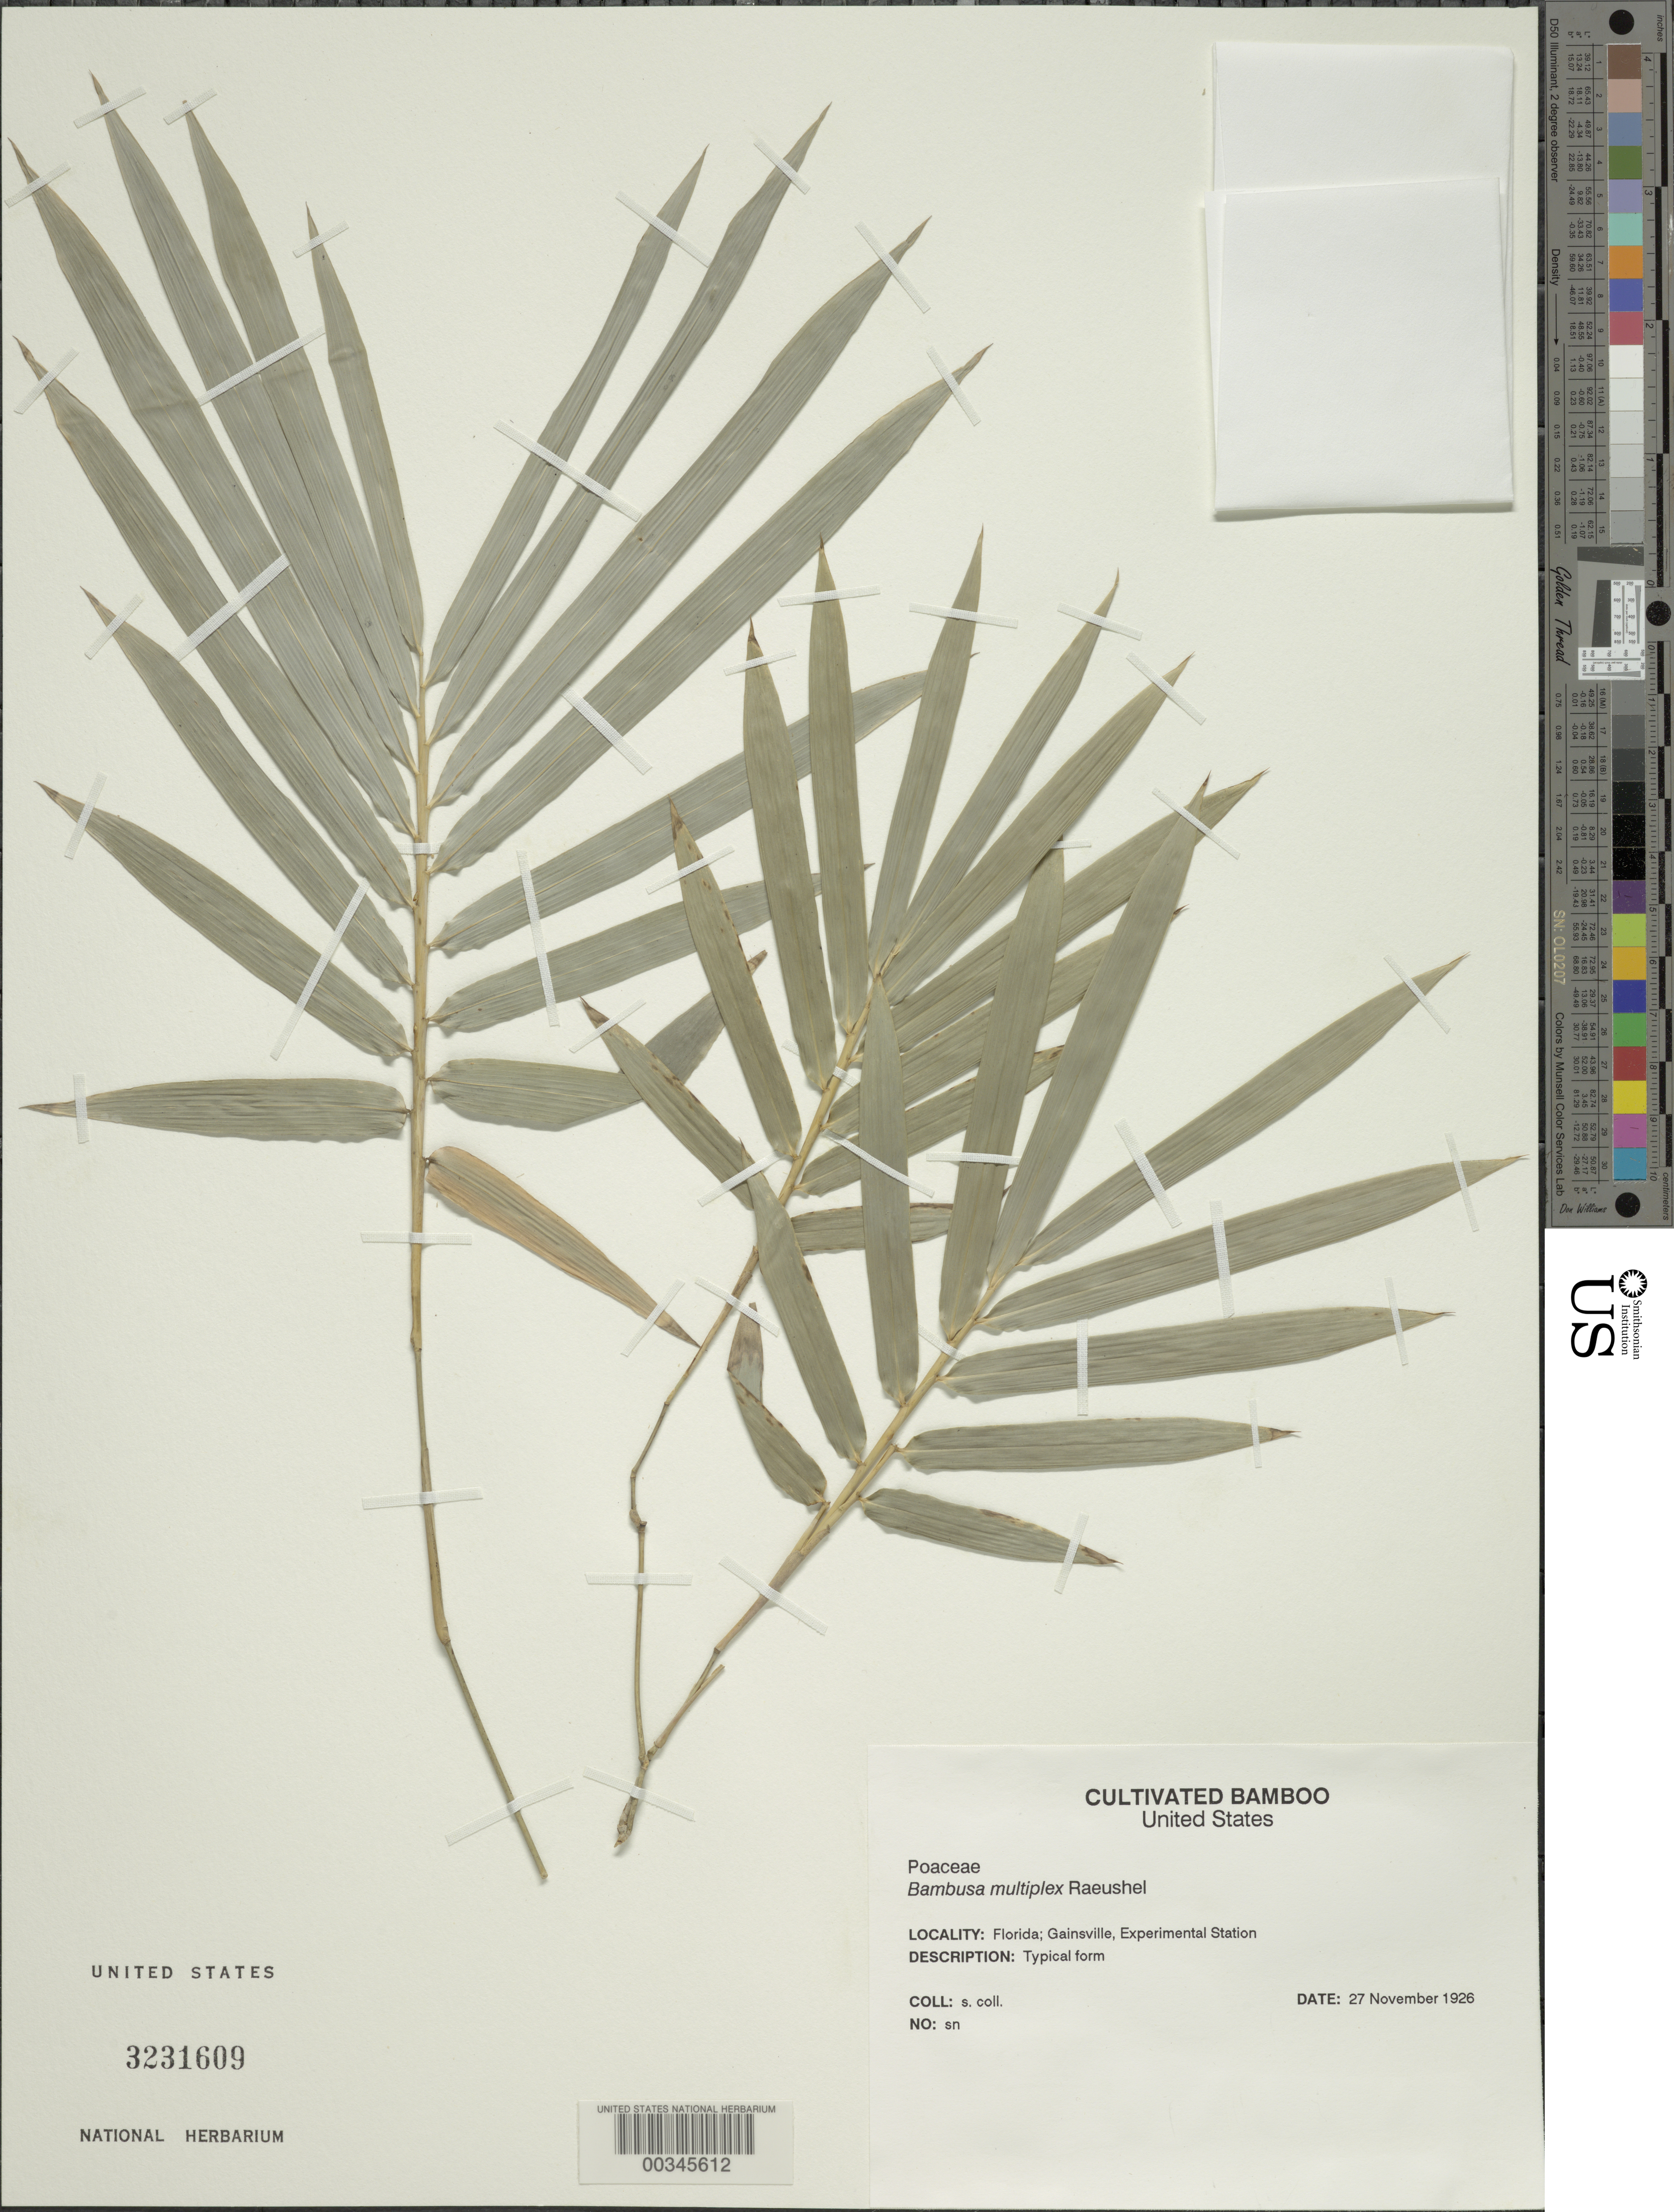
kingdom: Plantae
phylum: Tracheophyta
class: Liliopsida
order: Poales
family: Poaceae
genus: Bambusa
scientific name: Bambusa multiplex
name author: (Lour.) Raeusch. ex Schult. & Schult. f.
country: United States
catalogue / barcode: US 3231609